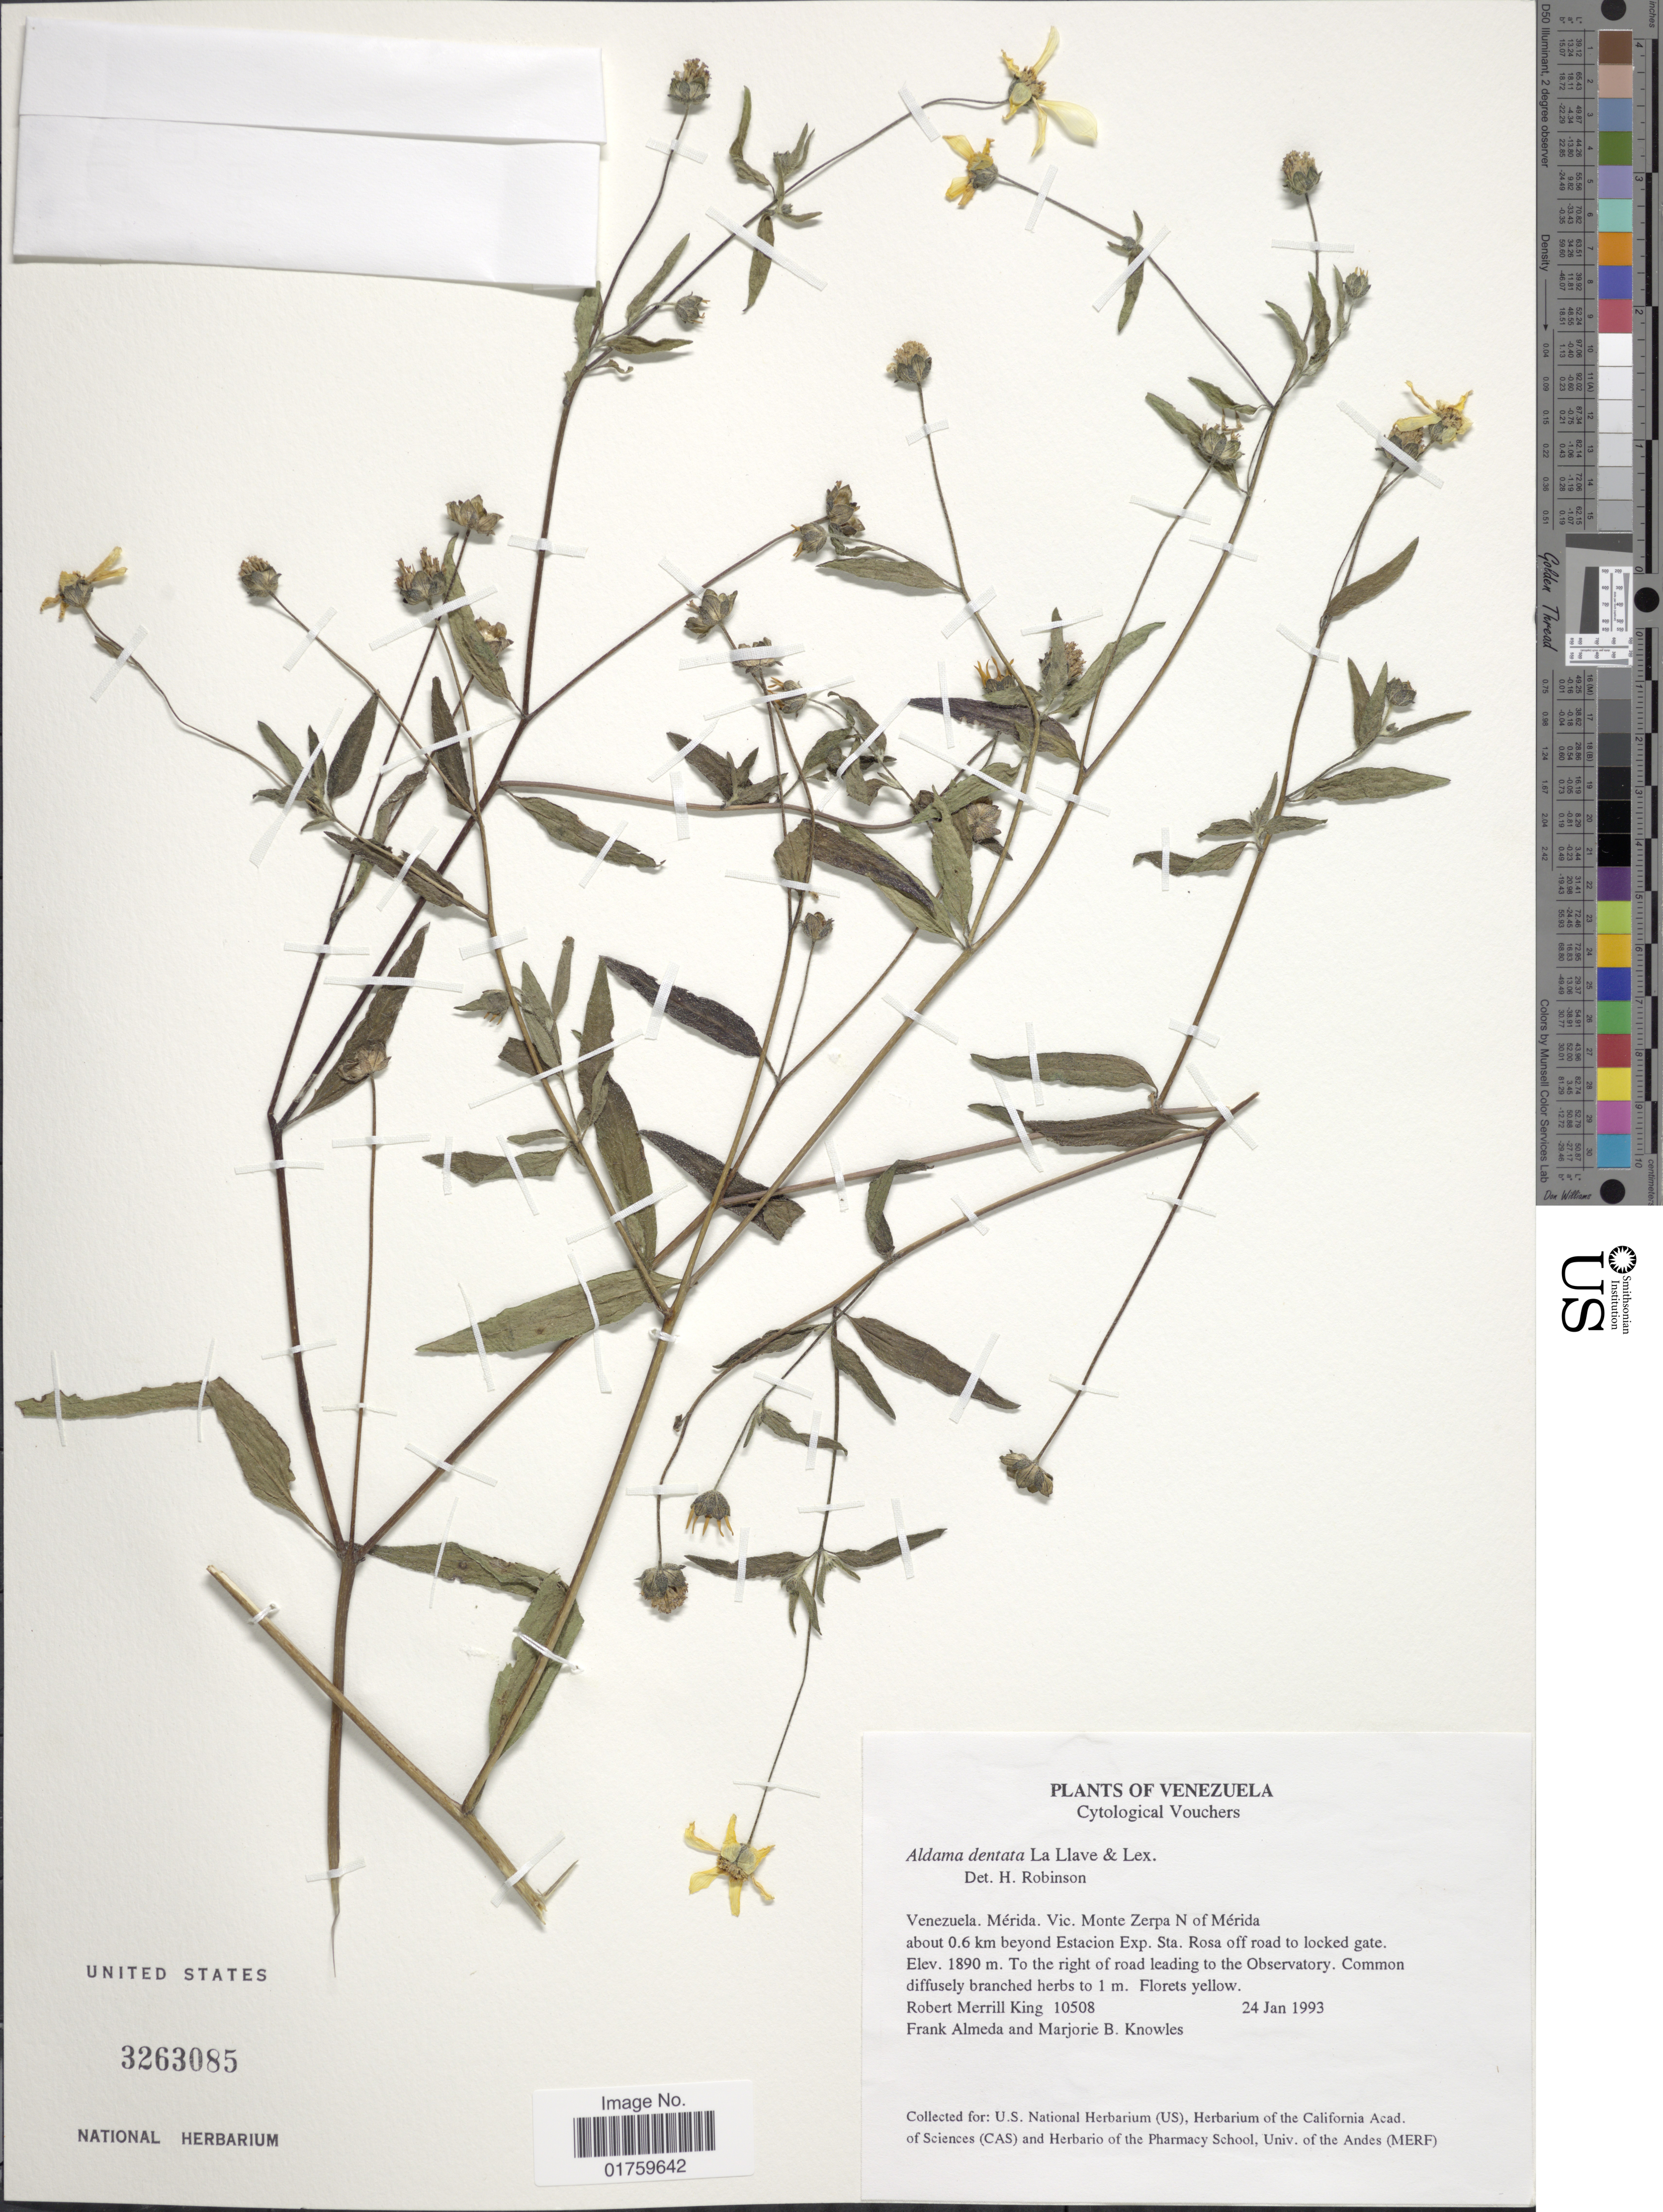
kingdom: Plantae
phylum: Tracheophyta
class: Magnoliopsida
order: Asterales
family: Asteraceae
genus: Aldama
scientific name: Aldama dentata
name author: La Llave ex La Llave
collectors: R. M. King, F. Almeda & M. B. Knowles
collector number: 10508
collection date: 1993-01-24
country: Venezuela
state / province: Mérida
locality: Vic. Monte Zerpa N of Merida about 0.6 km beyond Estacion Exp. Sta. Rosa off road to locked gate, to the right leading to the Observatory.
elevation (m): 1890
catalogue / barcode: US 3263085